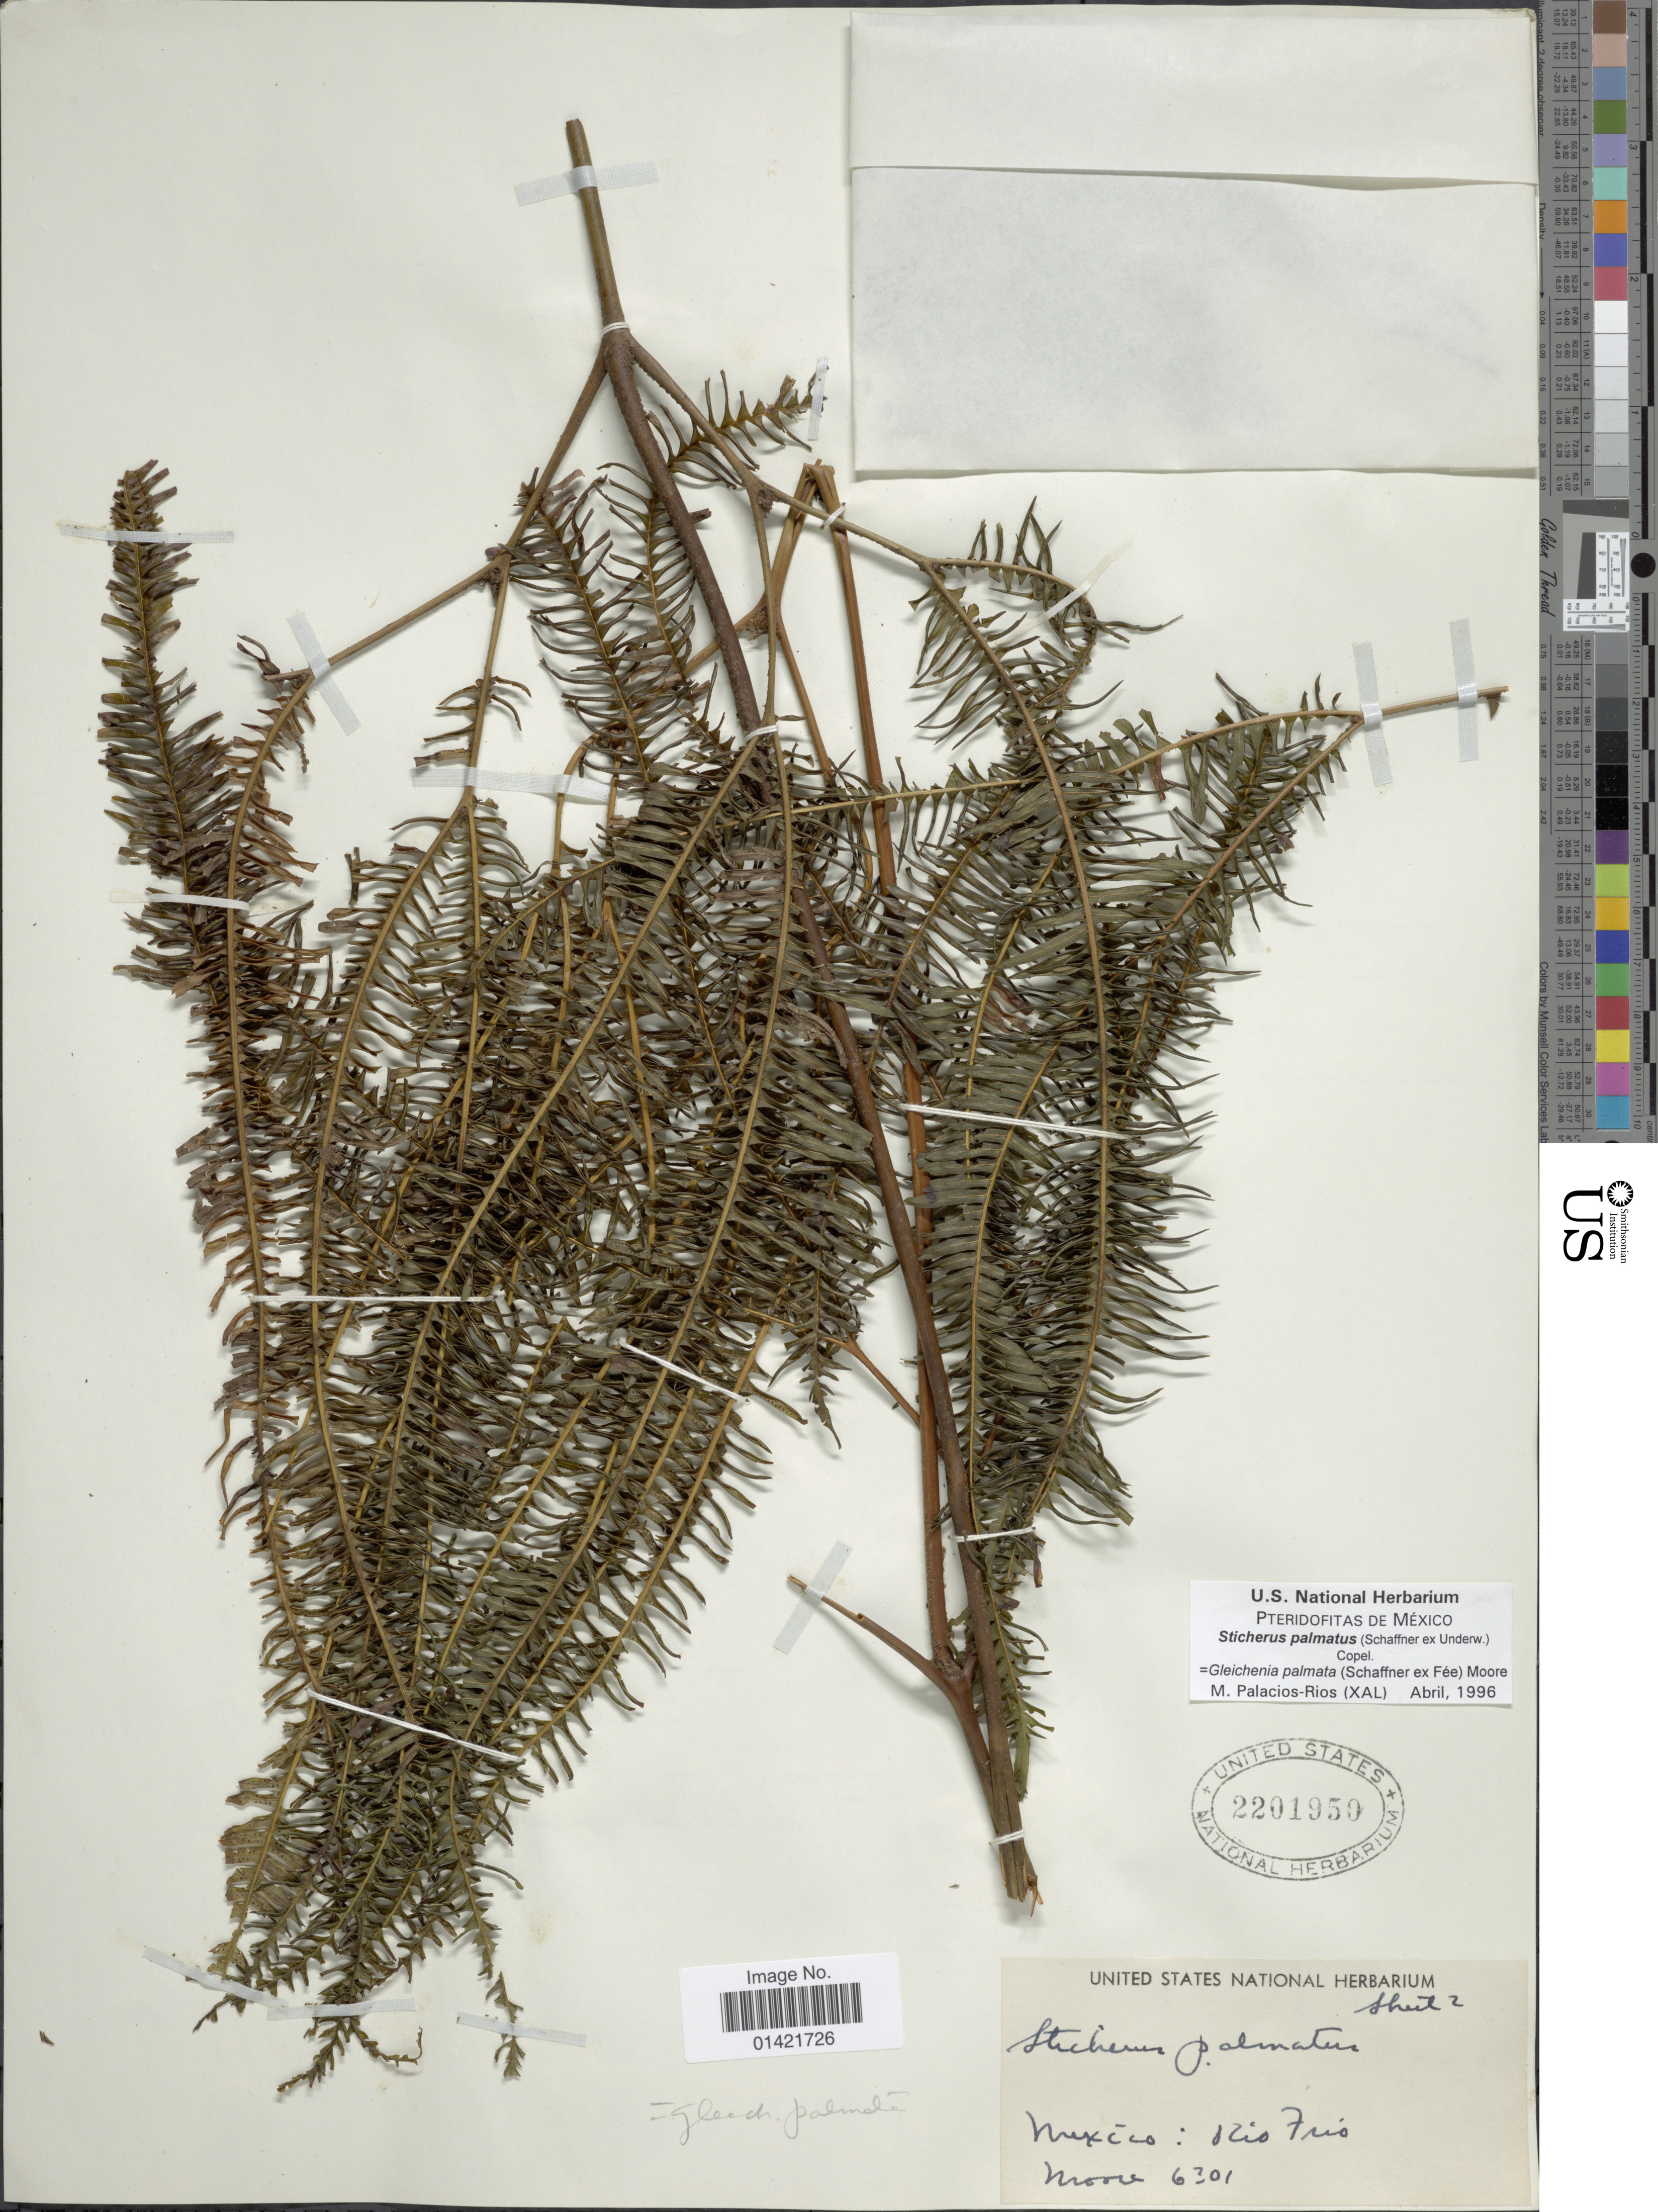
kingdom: Plantae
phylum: Tracheophyta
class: Polypodiopsida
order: Gleicheniales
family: Gleicheniaceae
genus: Sticherus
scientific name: Sticherus furcatus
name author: (L.) Ching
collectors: -. Moore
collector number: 6301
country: Mexico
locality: Rio Frio.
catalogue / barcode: US 2201950